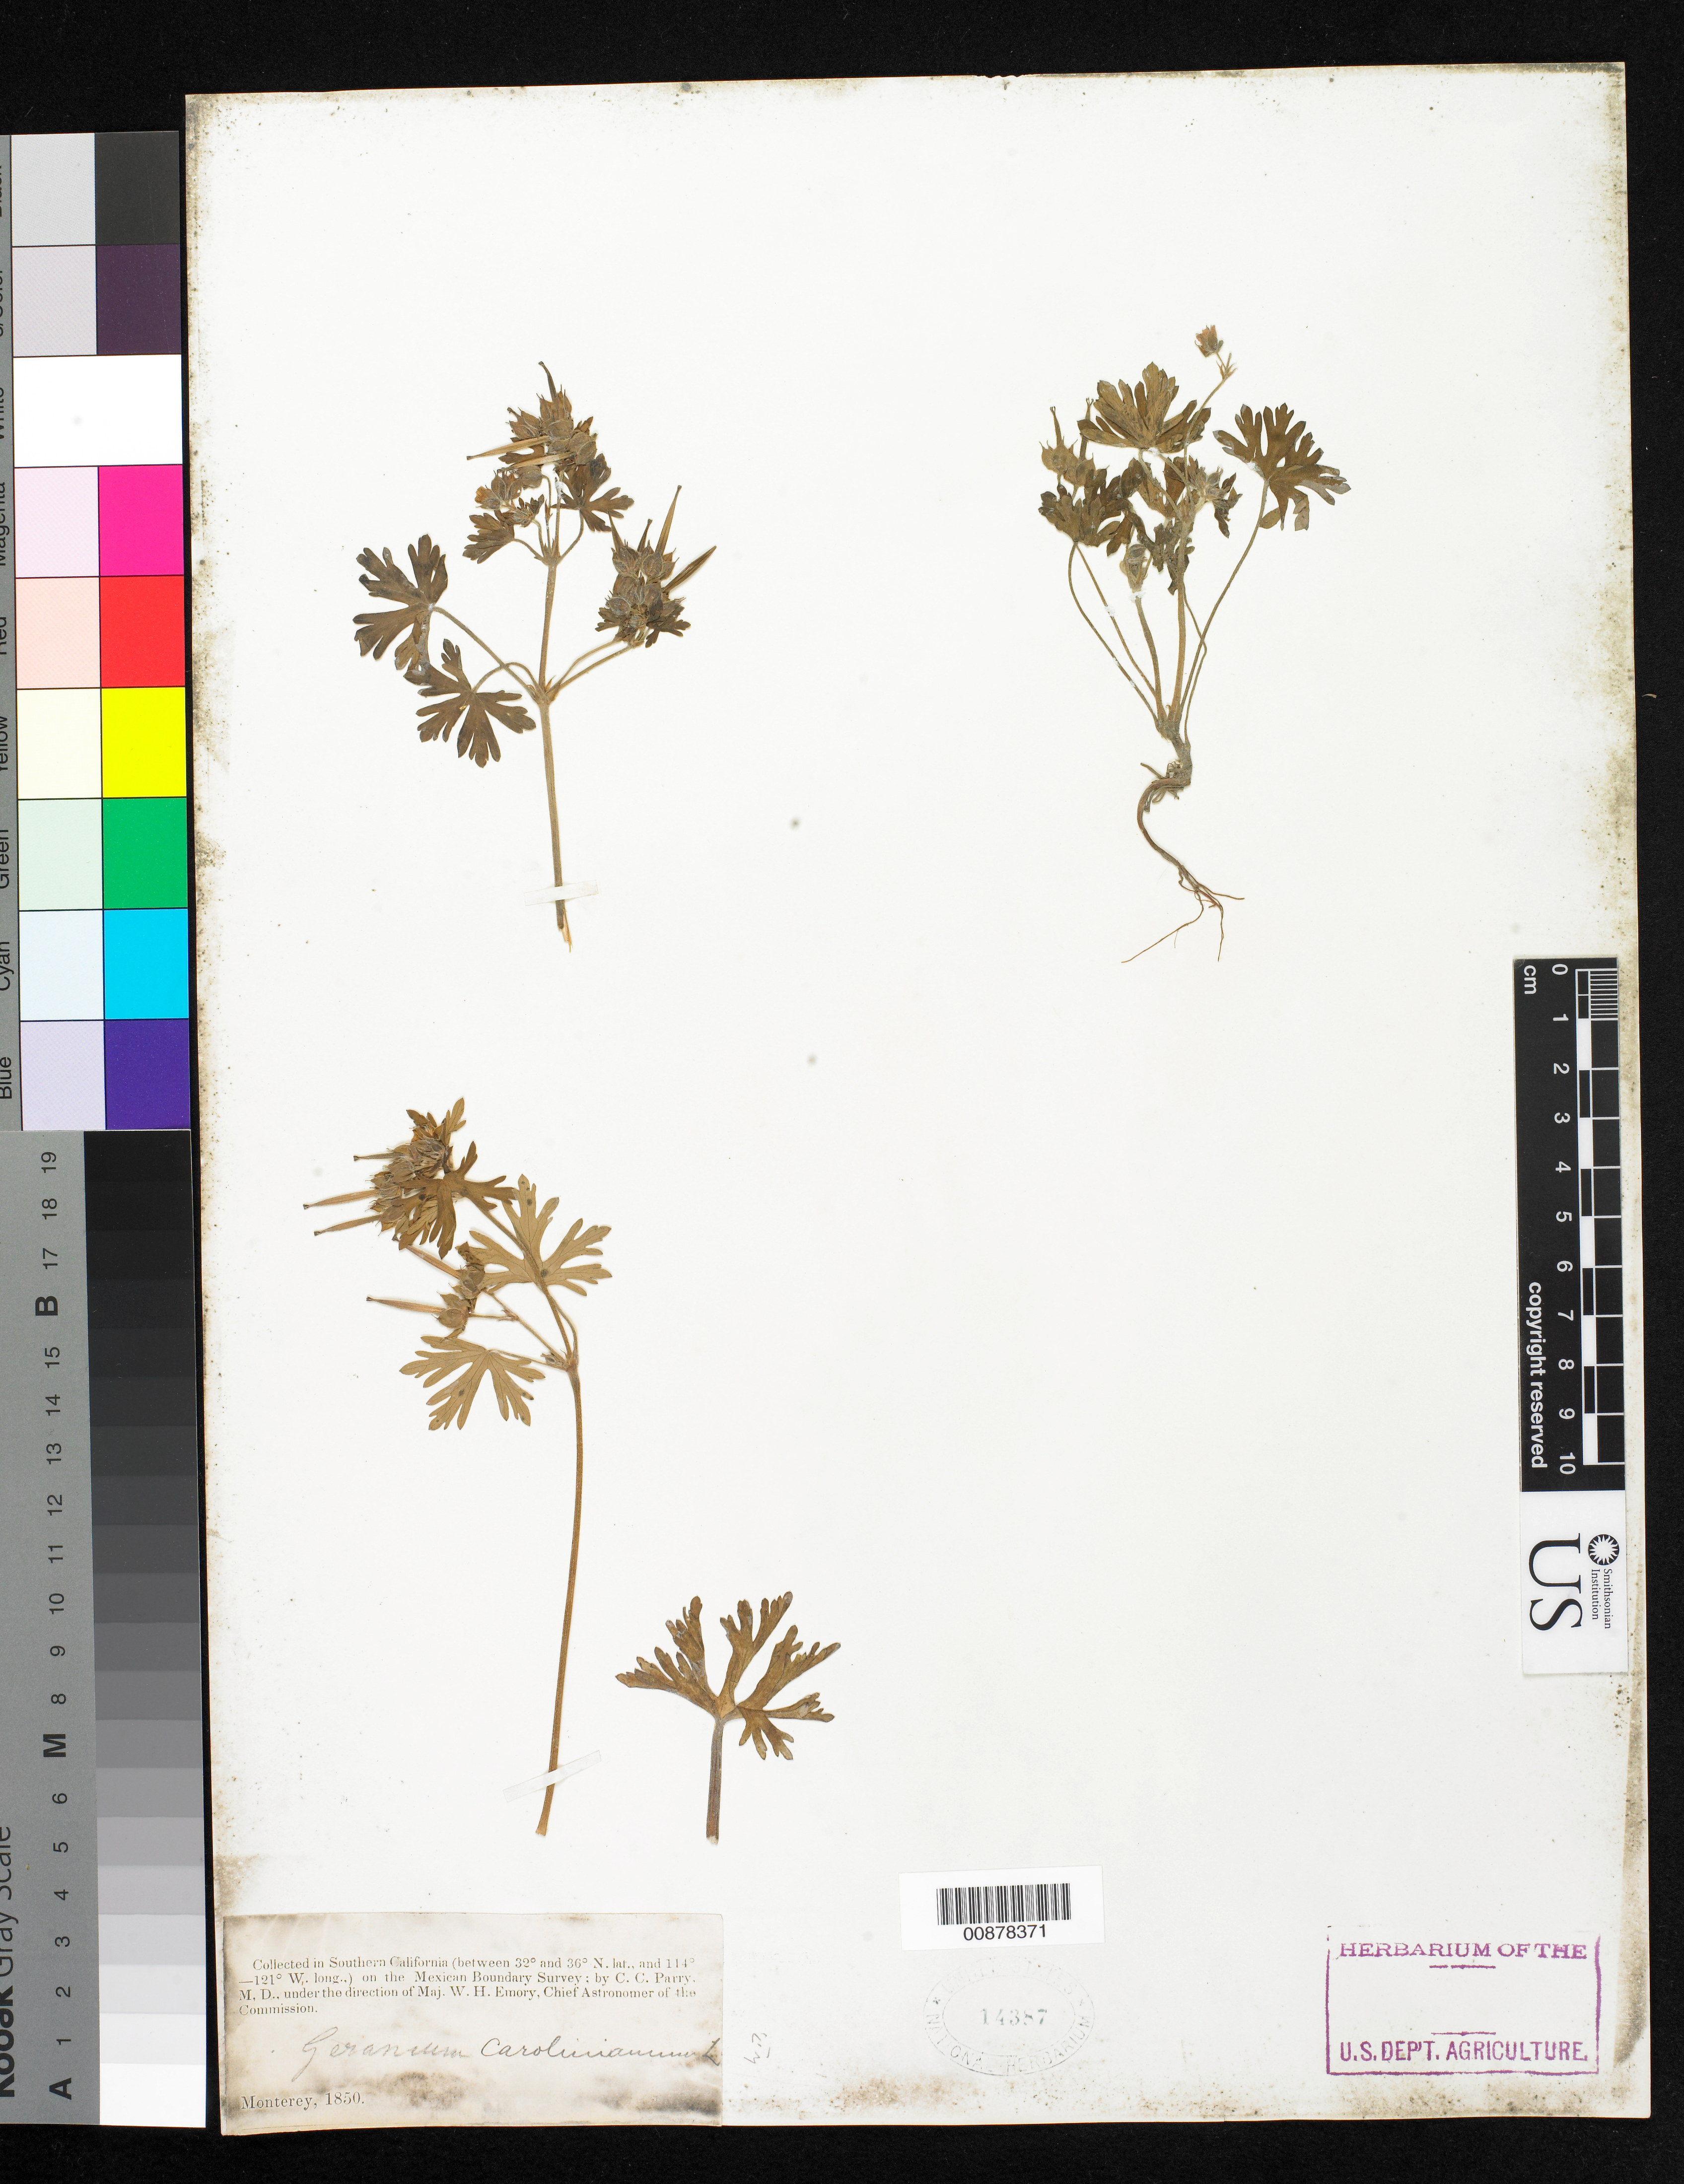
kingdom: Plantae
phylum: Tracheophyta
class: Magnoliopsida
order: Geraniales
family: Geraniaceae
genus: Geranium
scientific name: Geranium carolinianum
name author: L.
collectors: C. C. Parry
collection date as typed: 1850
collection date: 1850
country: United States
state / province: California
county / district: Monterey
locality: Monterey, Southern California.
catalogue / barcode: US 14387